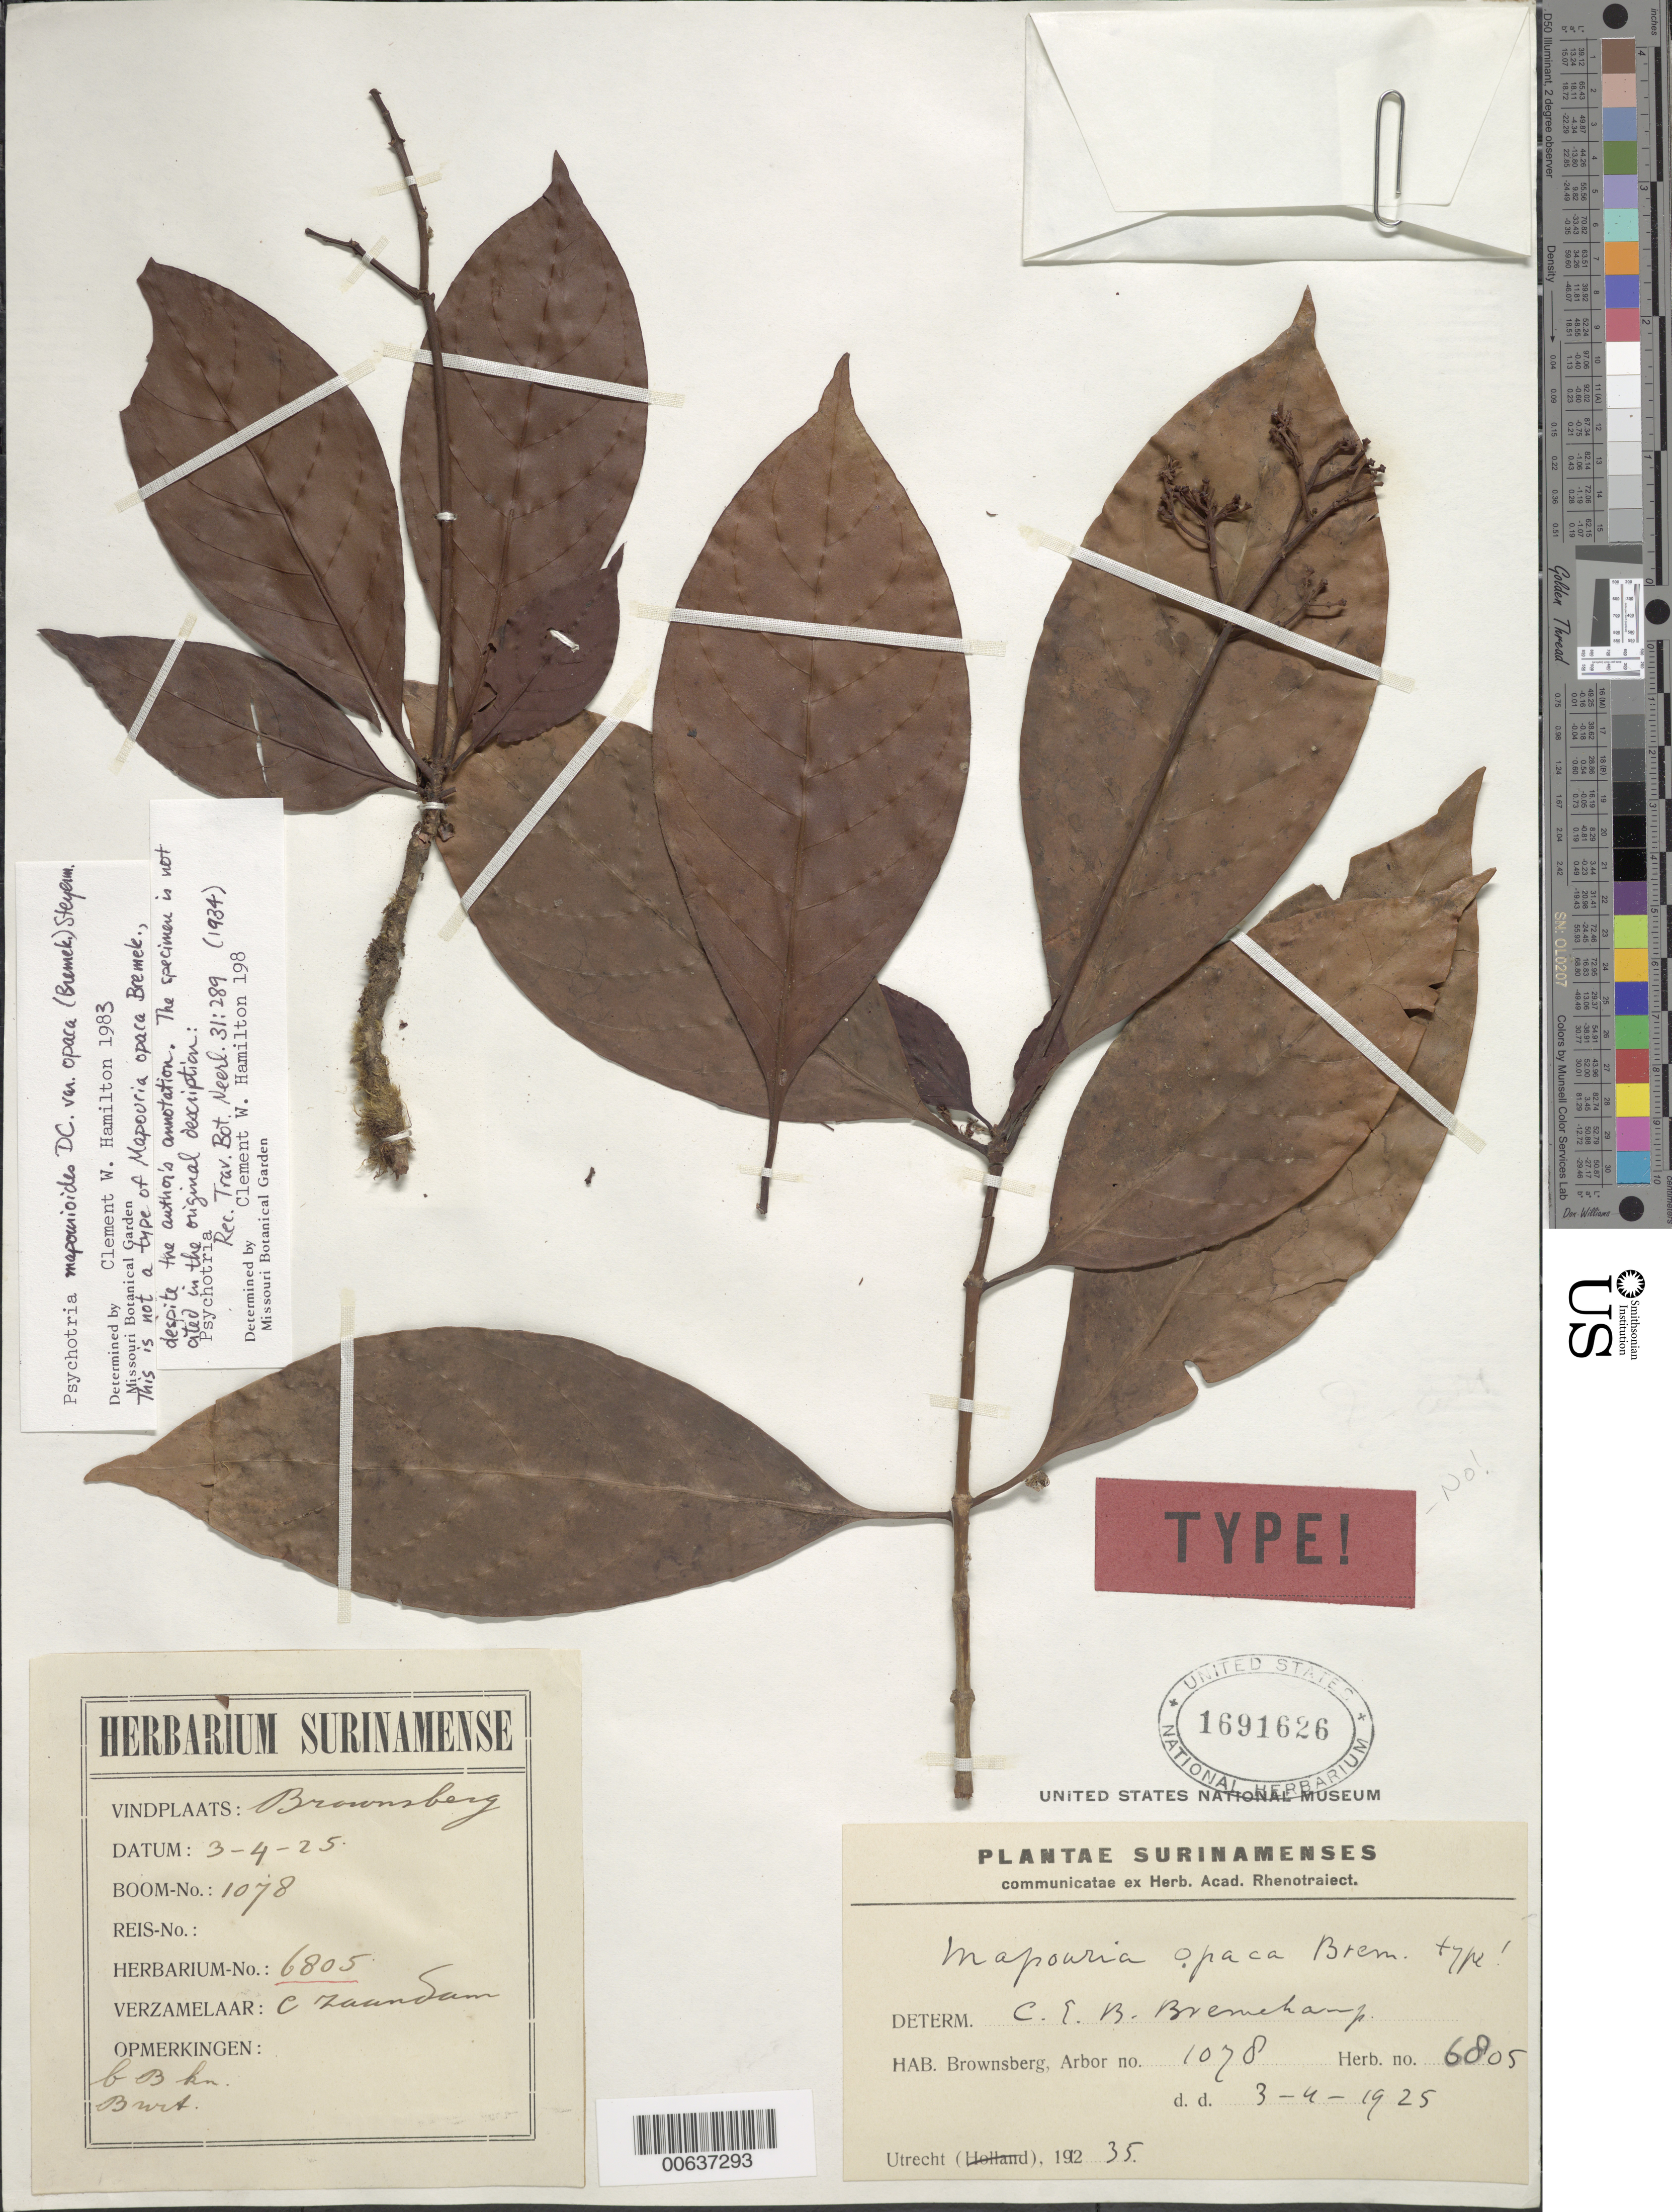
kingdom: Plantae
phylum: Tracheophyta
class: Magnoliopsida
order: Gentianales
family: Rubiaceae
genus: Psychotria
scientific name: Psychotria mapourioides var. opaca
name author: (Bremek.) Steyerm.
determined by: Hamilton, C. W.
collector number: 6805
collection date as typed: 3-Apr-25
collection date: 1925-04-03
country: Suriname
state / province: Brokopondo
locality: Brownsberg, Forest Reserve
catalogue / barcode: US 1691626